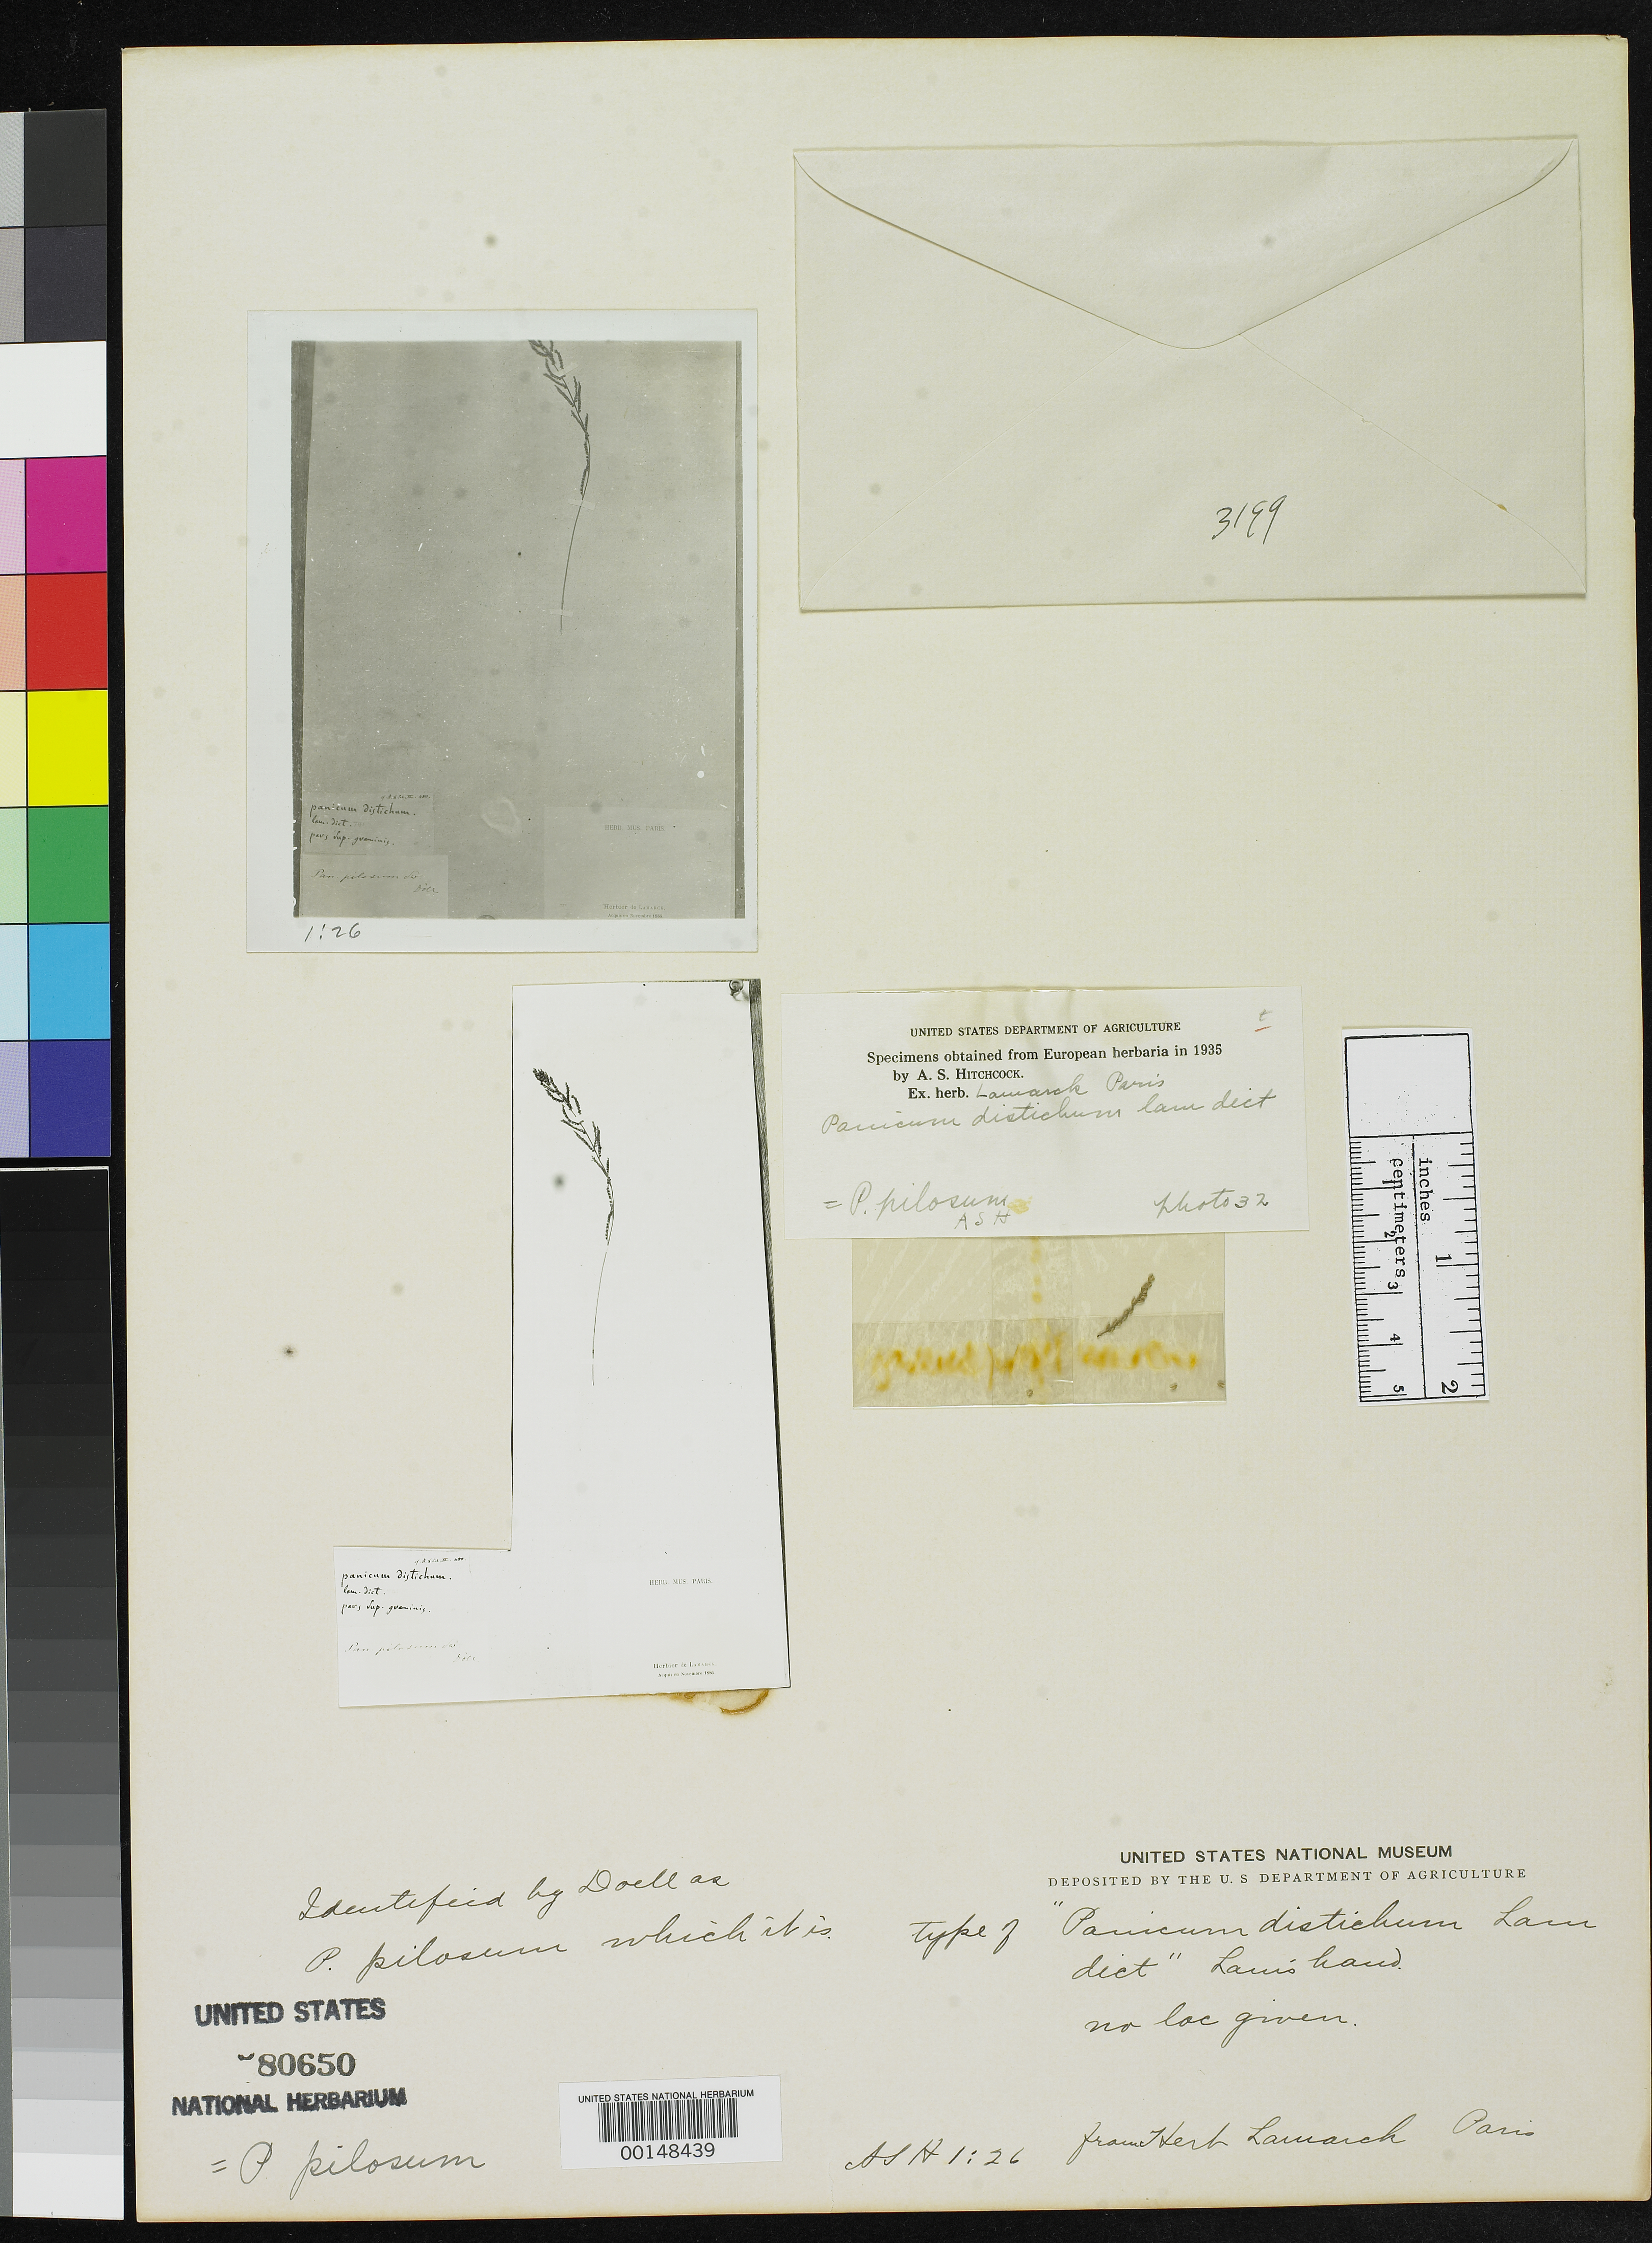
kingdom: Plantae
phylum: Tracheophyta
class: Liliopsida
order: Poales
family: Poaceae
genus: Panicum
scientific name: Panicum distichum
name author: Lam.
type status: Type Fragment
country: Jamaica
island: Greater Antilles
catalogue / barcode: US 80650